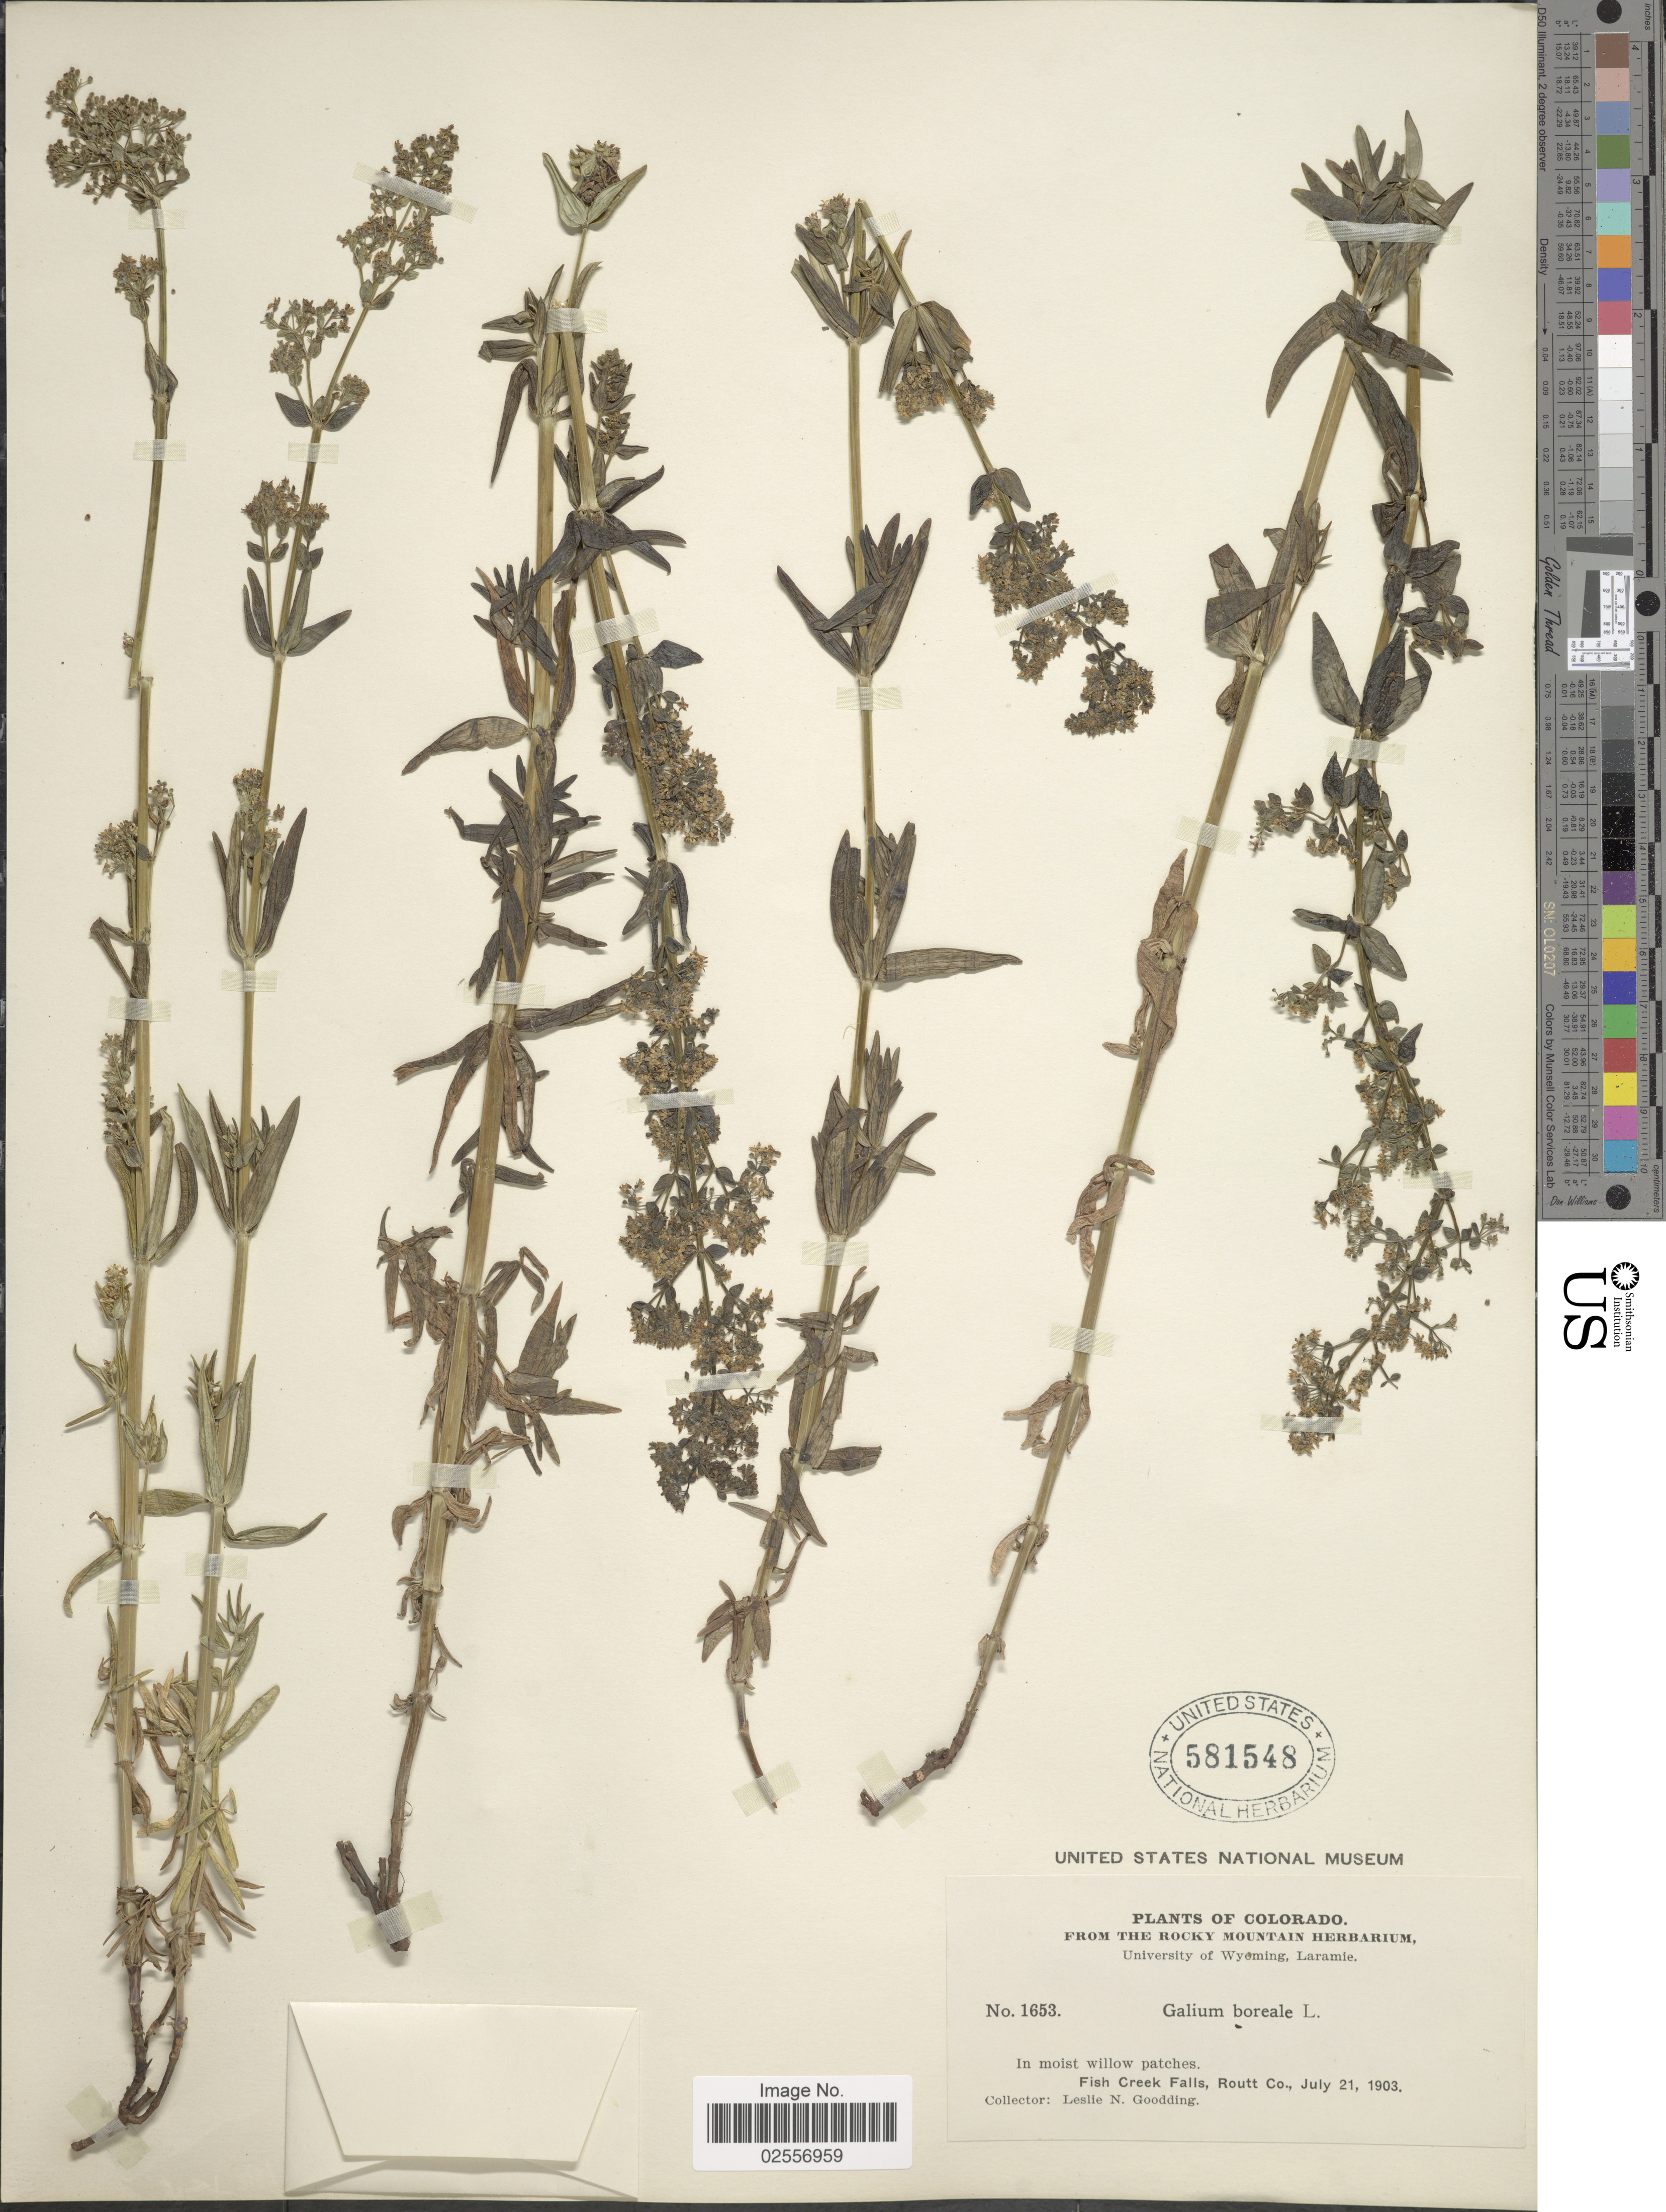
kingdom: Plantae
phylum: Tracheophyta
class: Magnoliopsida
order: Gentianales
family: Rubiaceae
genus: Galium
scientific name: Galium boreale L.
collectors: L. N. Goodding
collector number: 1653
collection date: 1903-07-21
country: United States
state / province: Colorado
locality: Fish Creek Falls, Routt Co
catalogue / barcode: US 581548